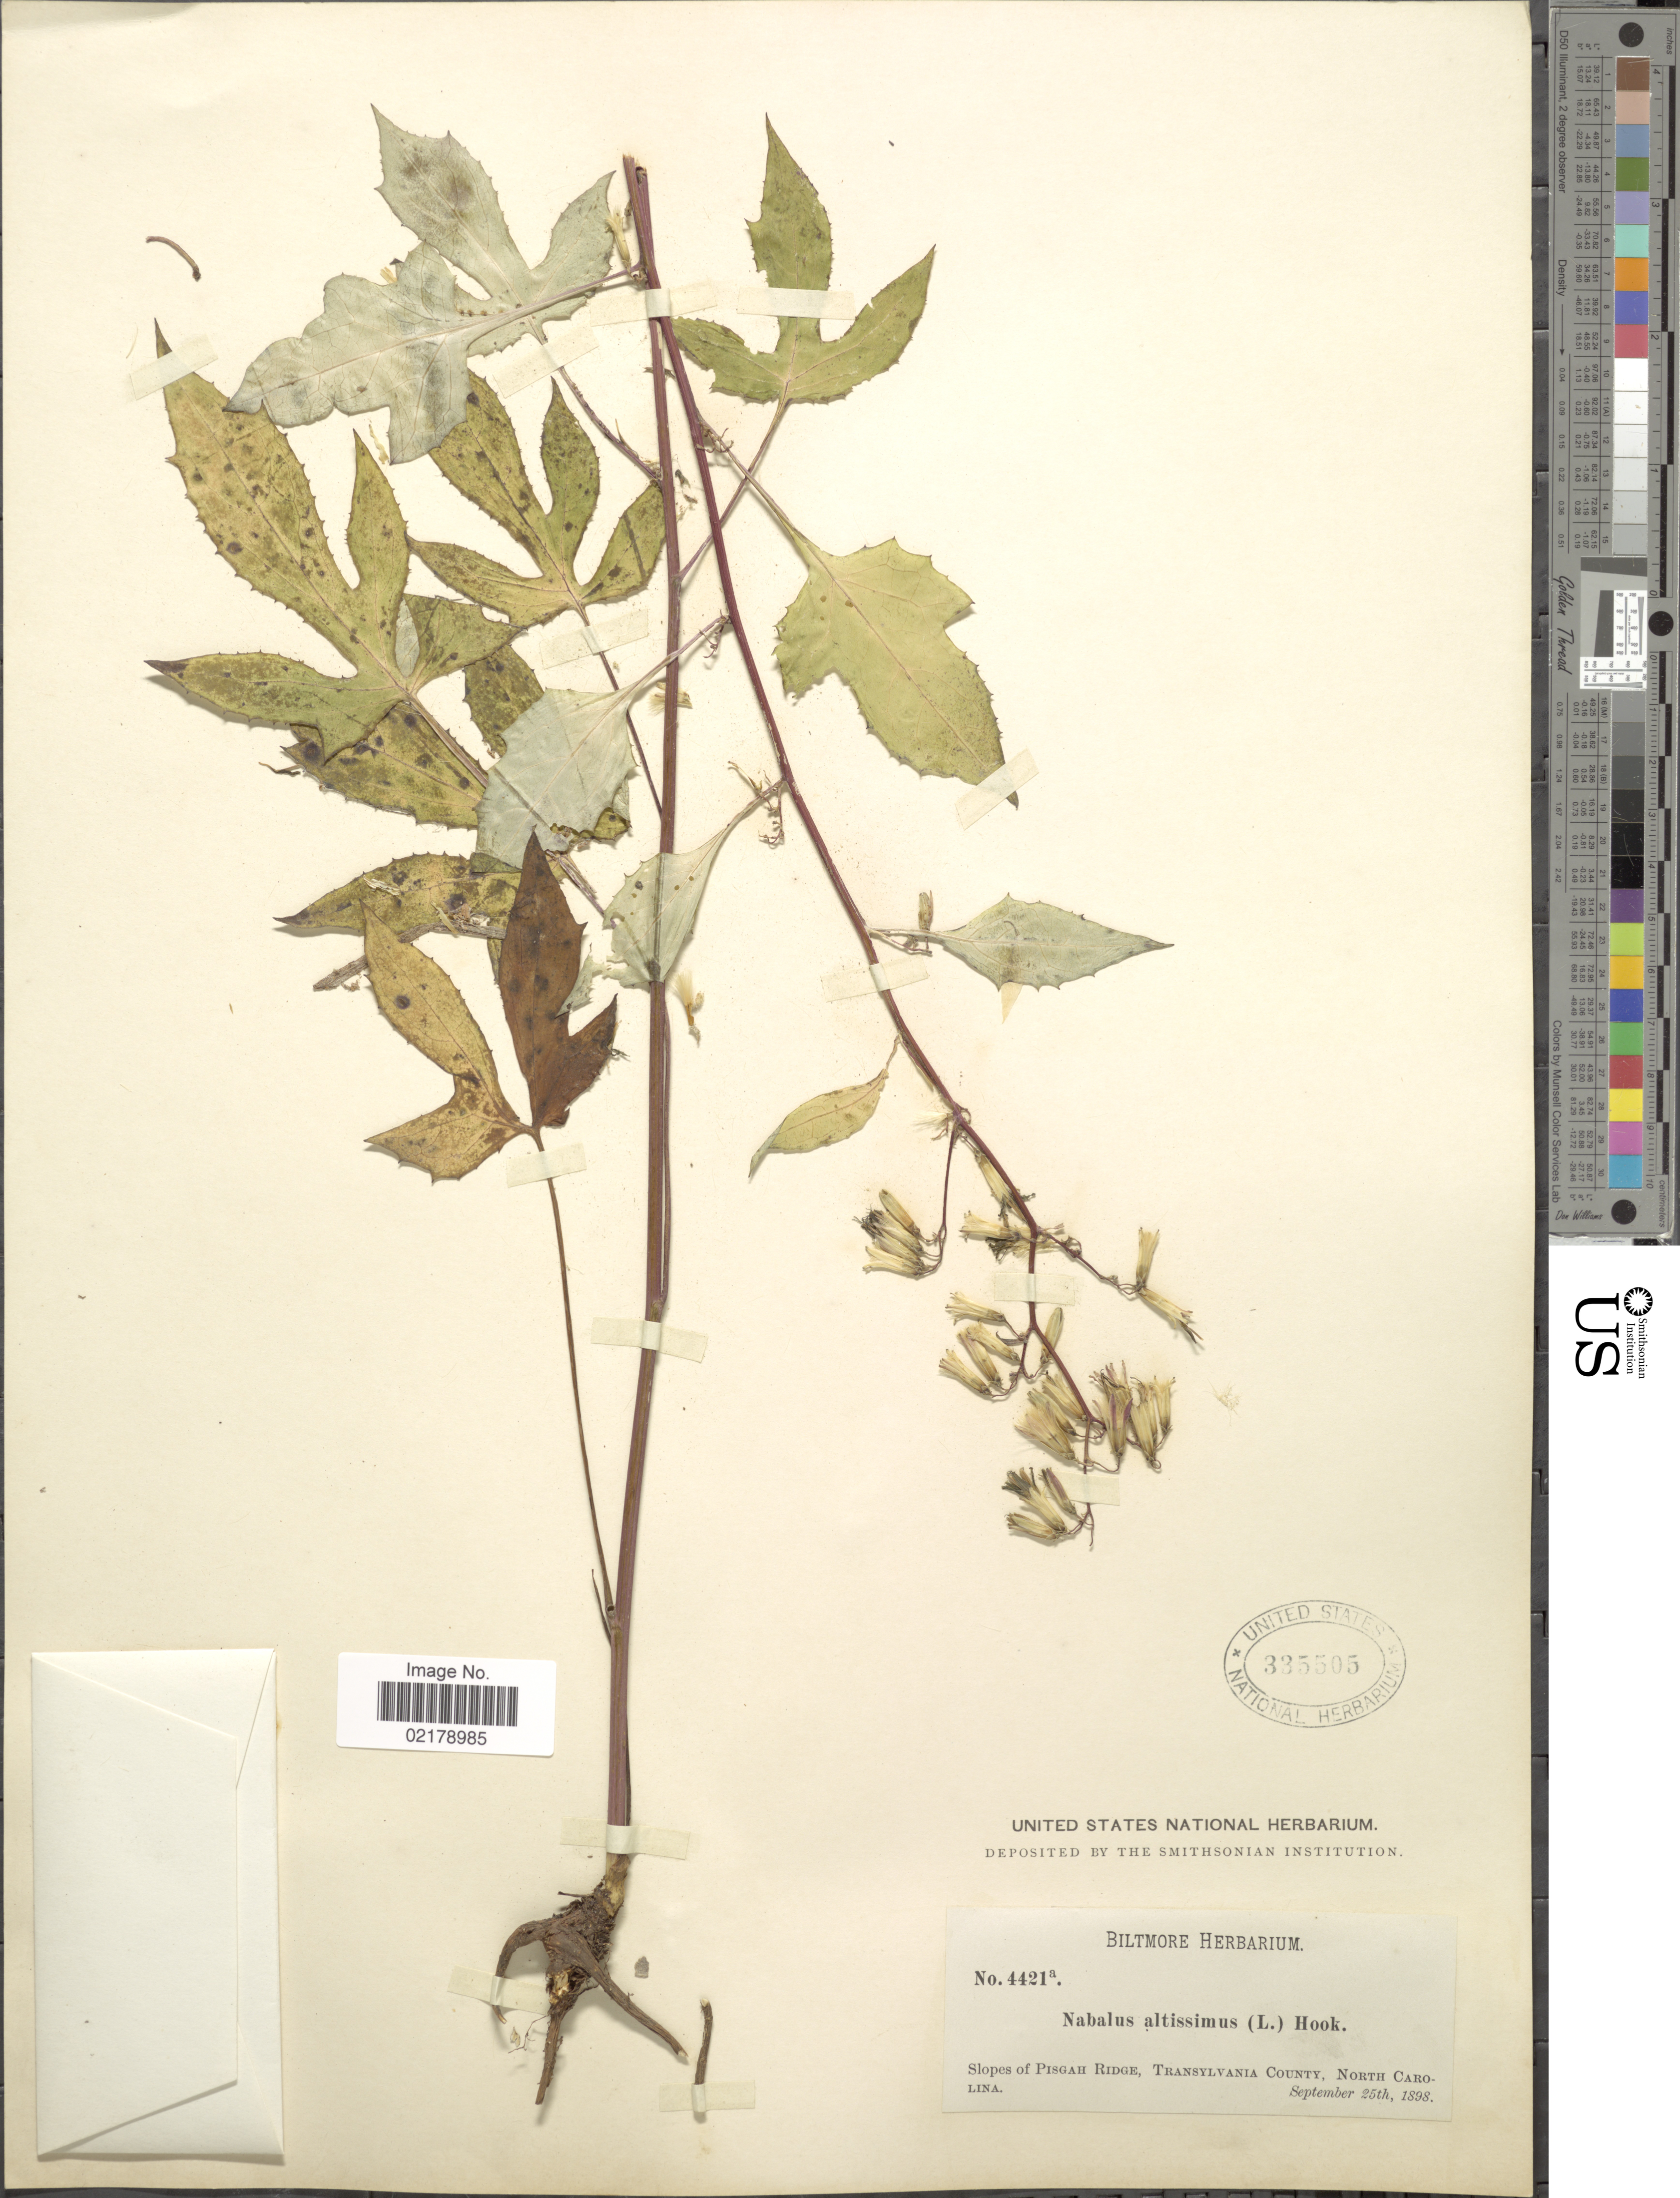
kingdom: Plantae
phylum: Tracheophyta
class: Magnoliopsida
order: Asterales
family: Asteraceae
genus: Nabalus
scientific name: Nabalus altissimus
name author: (L.) Hook.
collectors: ex herb. Biltmore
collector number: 4421a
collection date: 1898-09-25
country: United States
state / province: North Carolina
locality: Slopes of Pisgah Ridge, Transylvania County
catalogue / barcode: US 335505